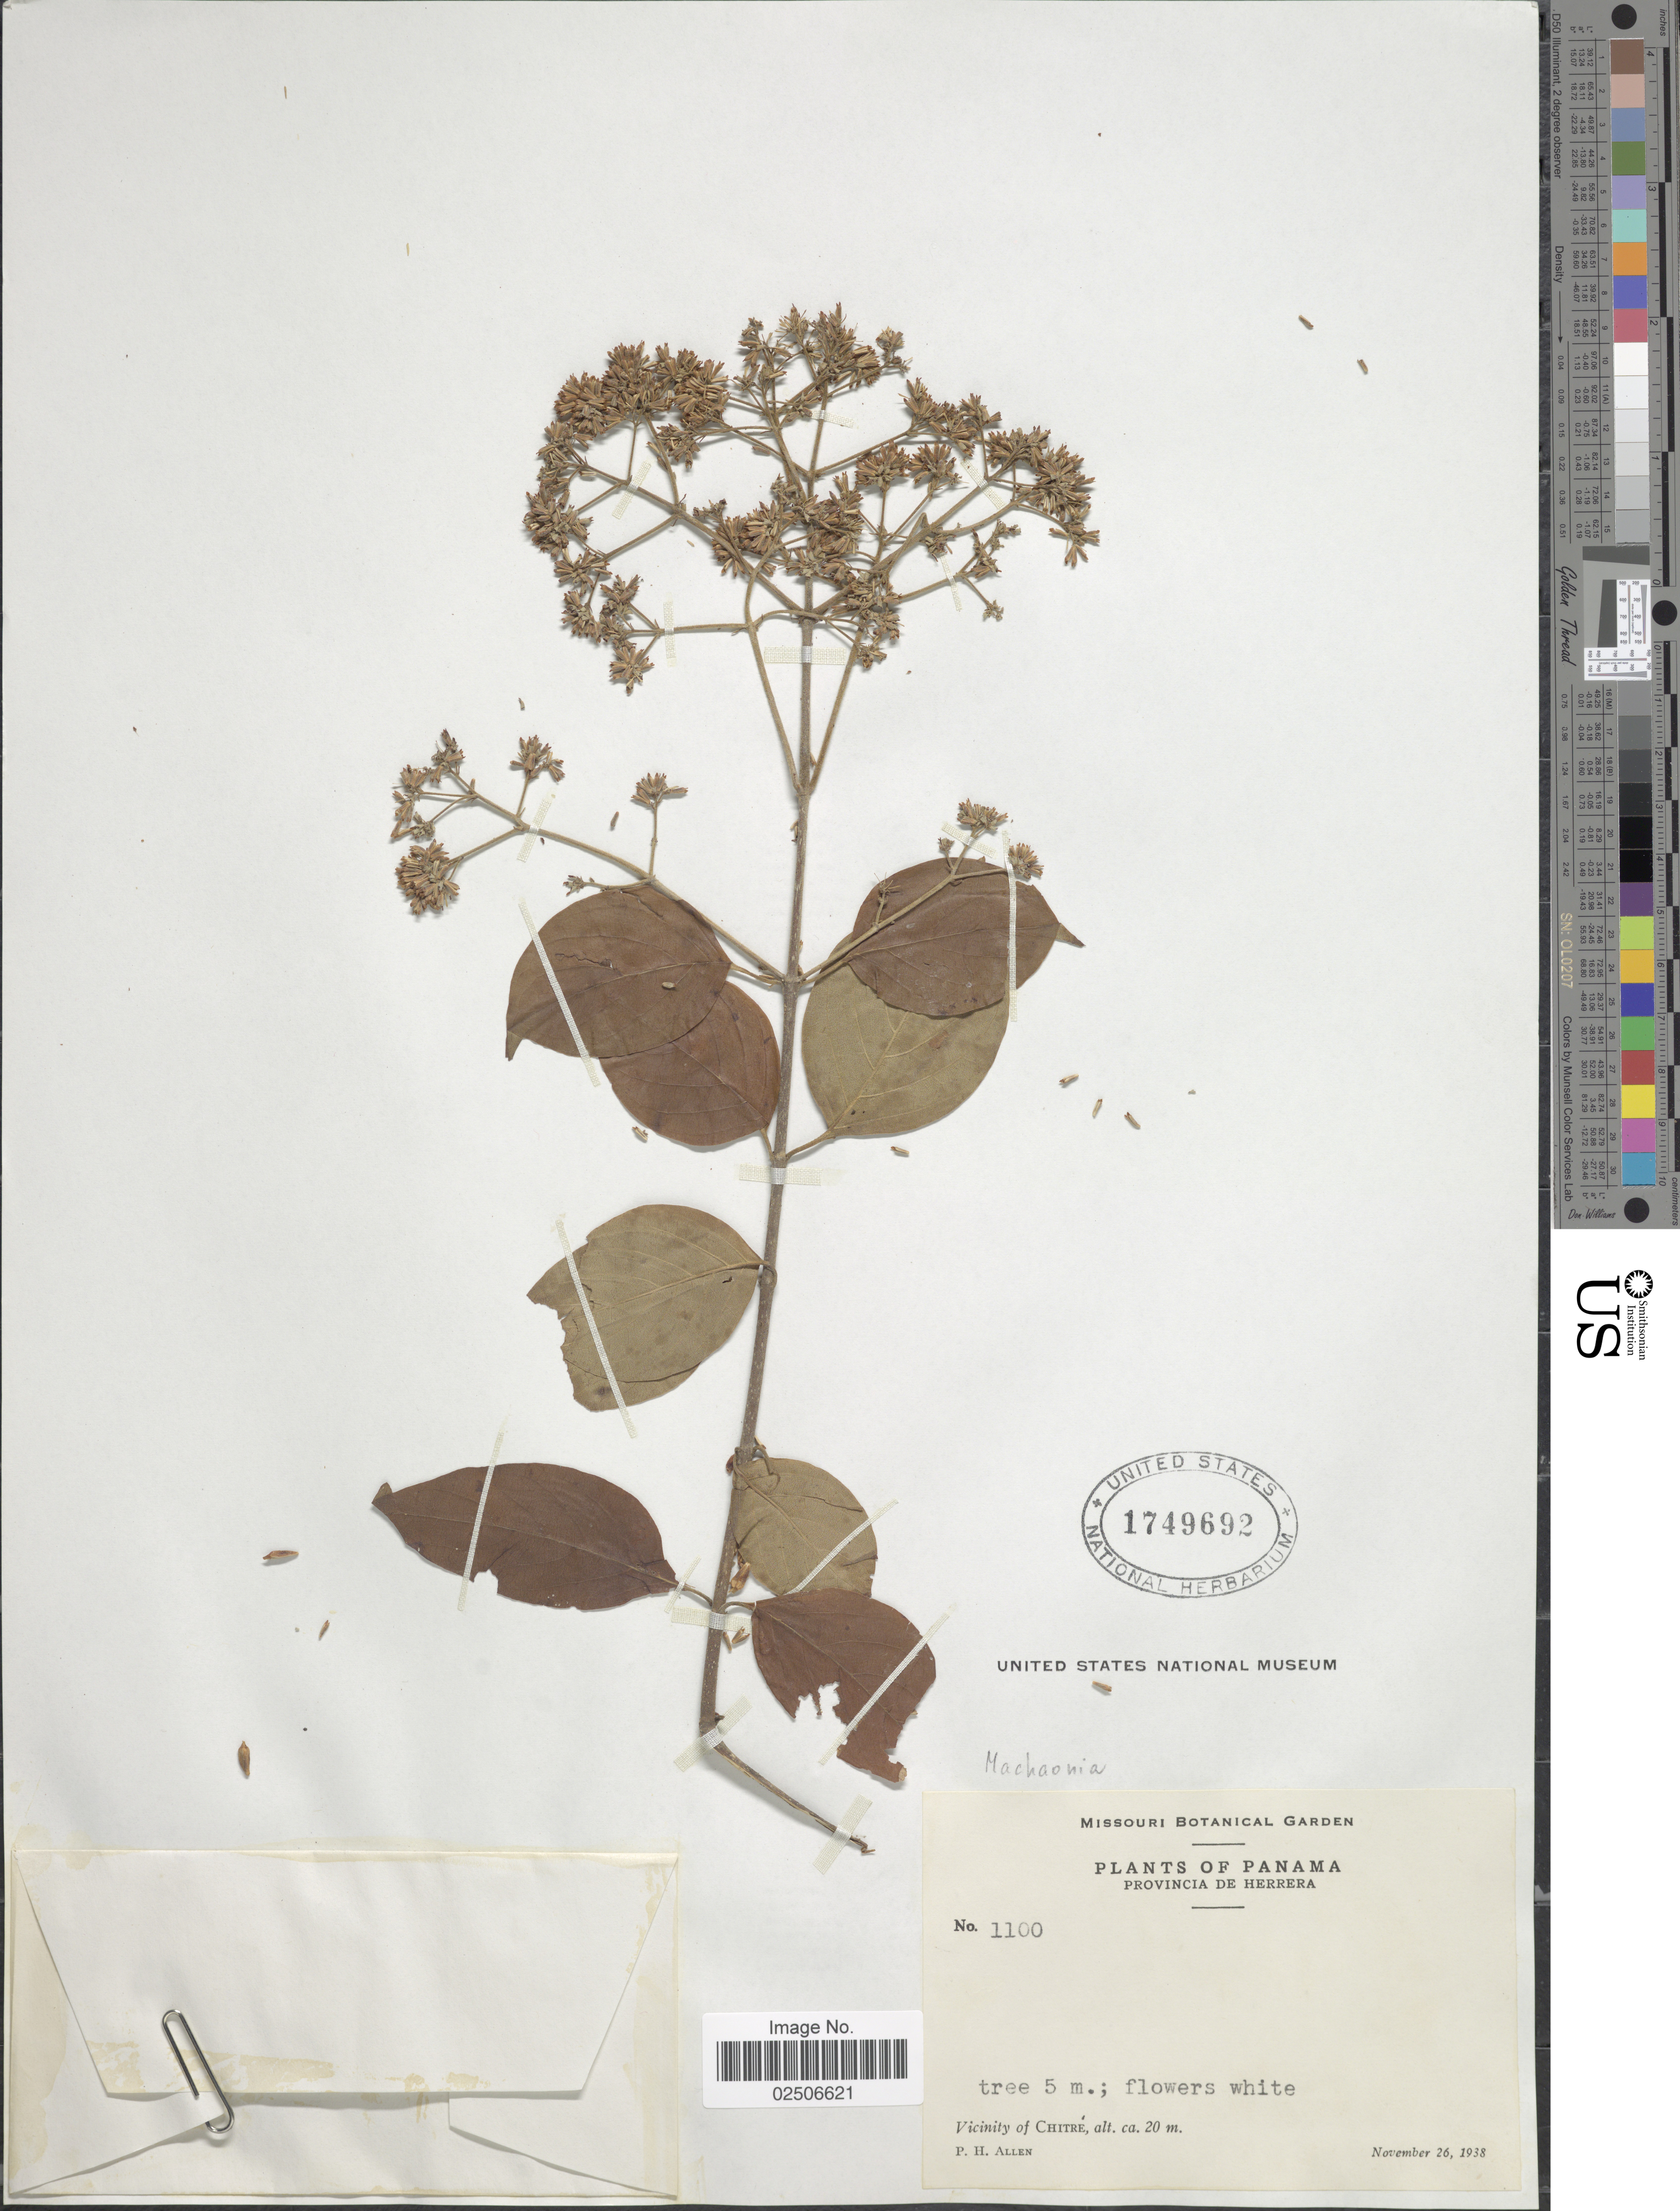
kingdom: Plantae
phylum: Tracheophyta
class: Magnoliopsida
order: Gentianales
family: Rubiaceae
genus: Machaonia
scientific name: Machaonia sp.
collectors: P. H. Allen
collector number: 1100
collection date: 1938-11-26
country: Panama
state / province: Herrera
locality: Vicinity of Chitre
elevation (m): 20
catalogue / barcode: US 1749692